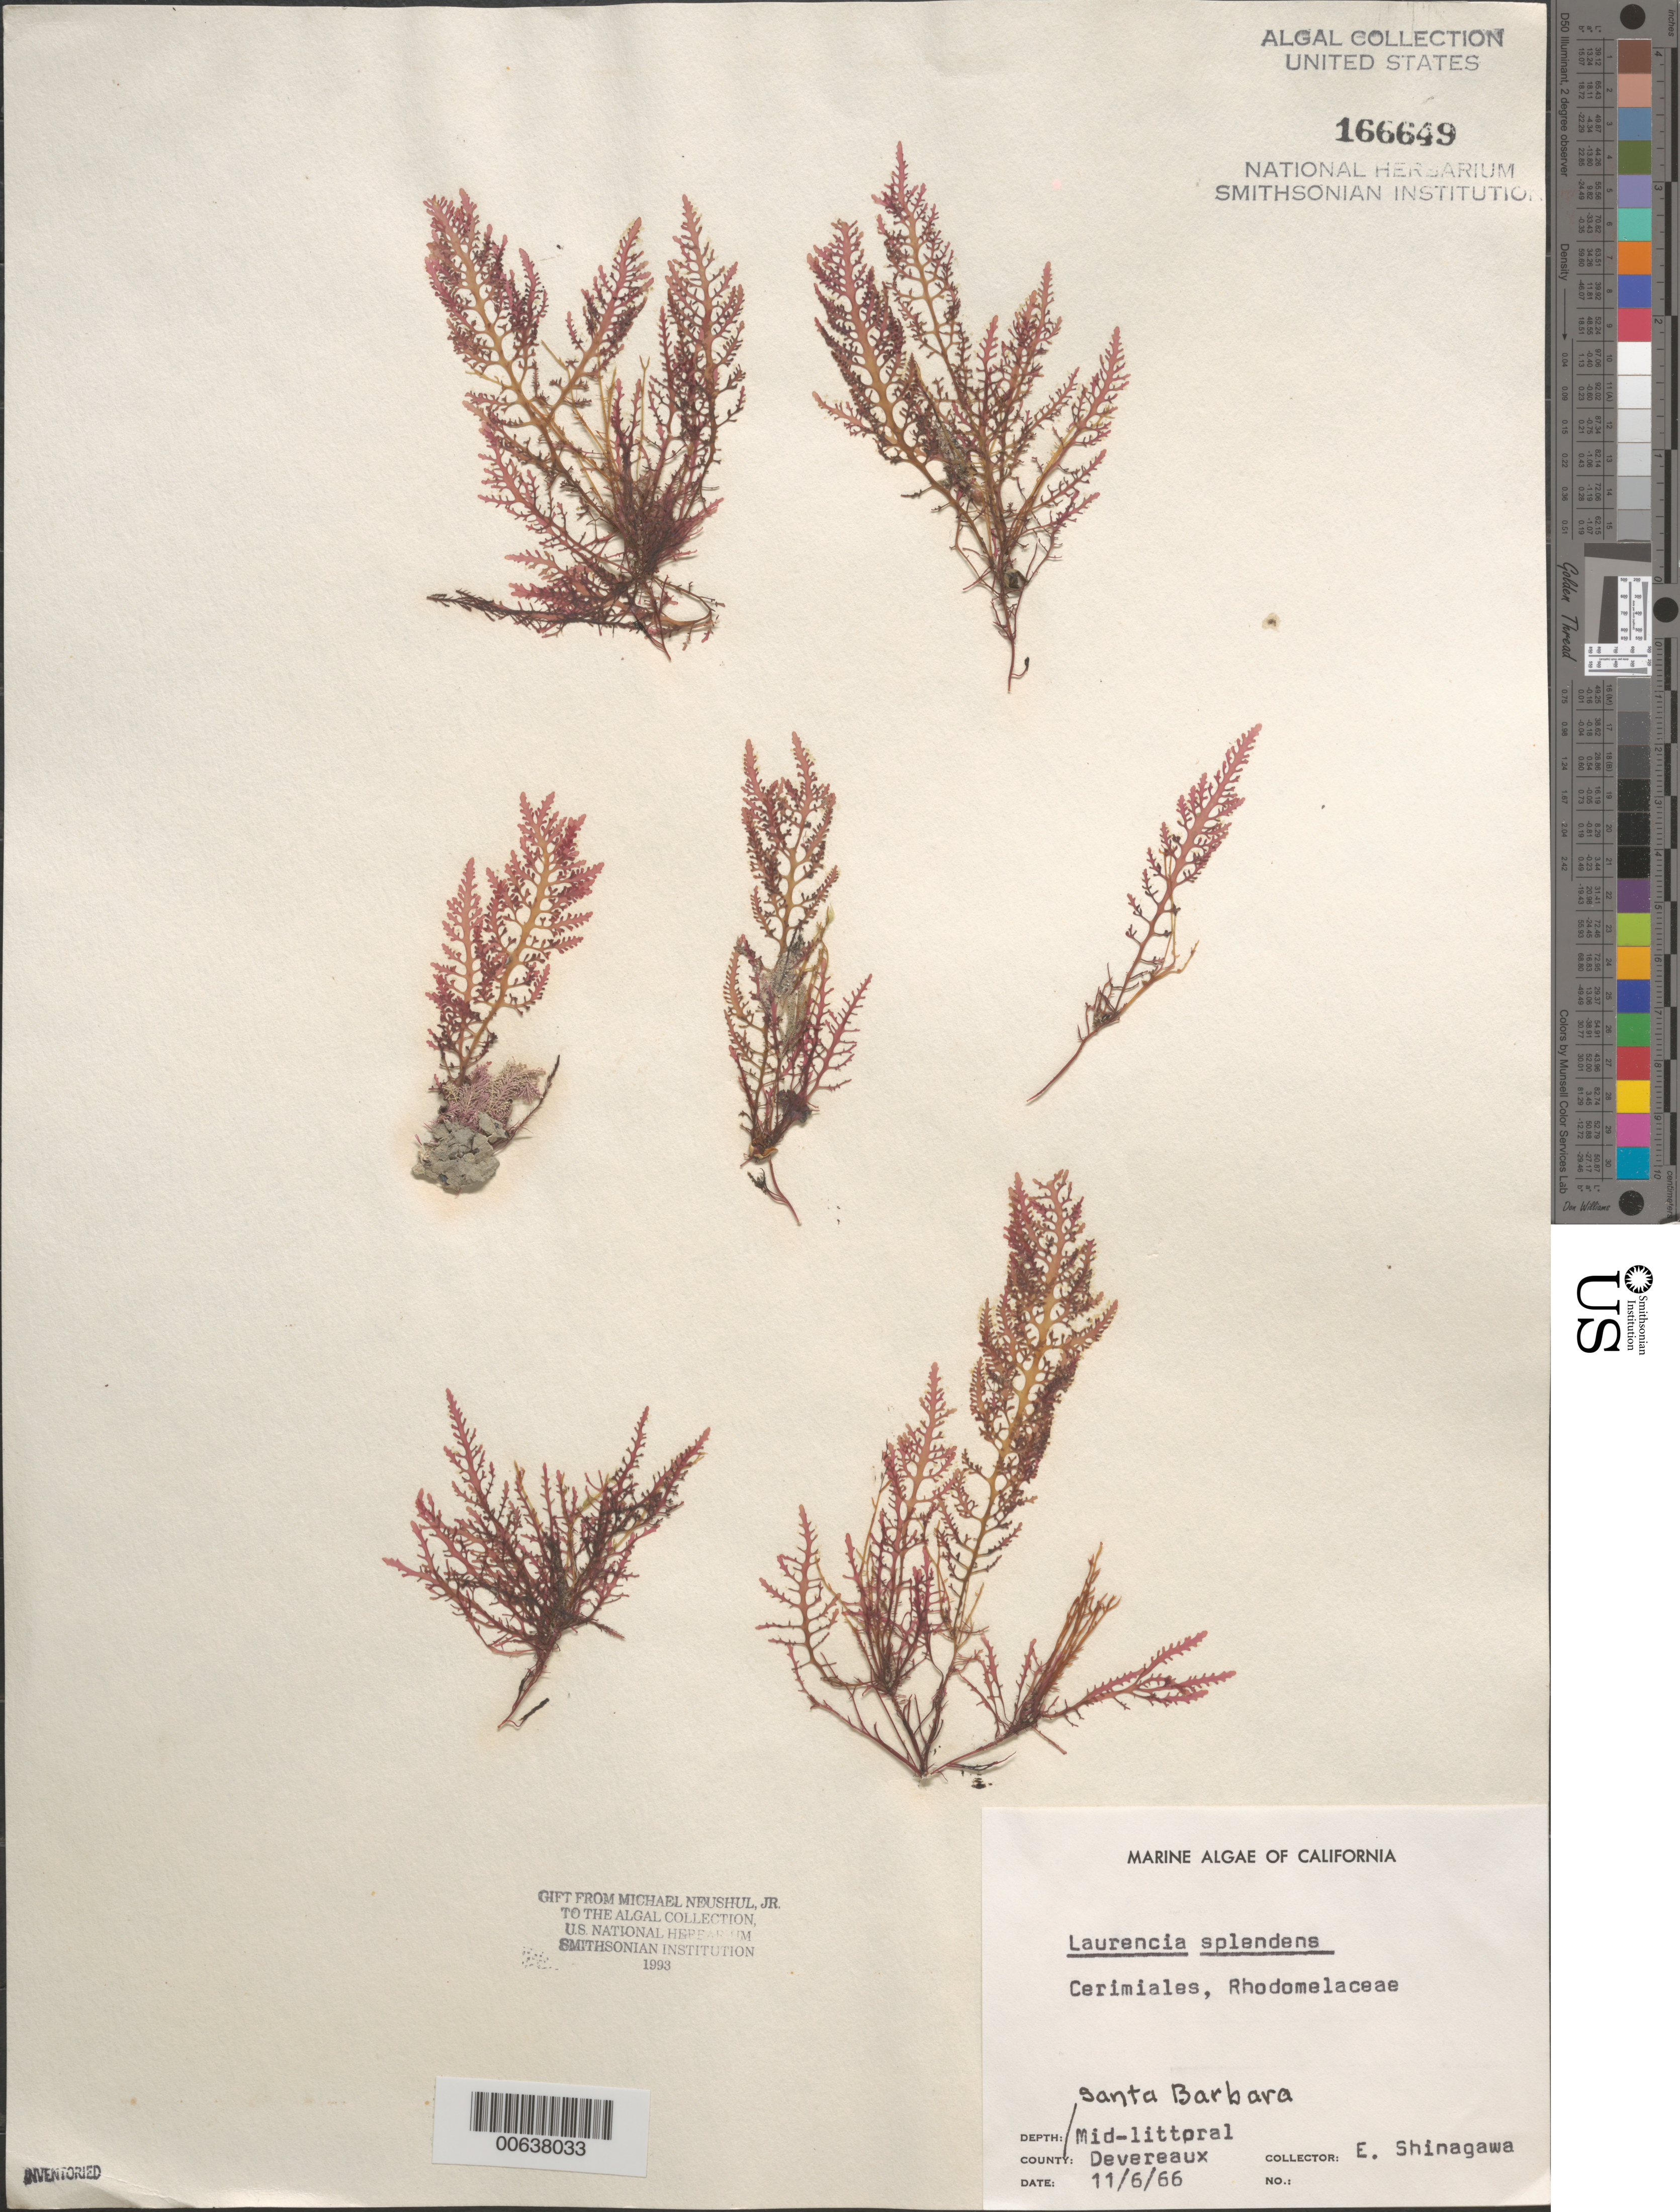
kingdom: Plantae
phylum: Rhodophyta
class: Florideophyceae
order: Ceramiales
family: Rhodomelaceae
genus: Osmundea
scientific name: Osmundea splendens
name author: (Hollenb.) K.W. Nam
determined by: Algae name updating Project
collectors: E. Shinagawa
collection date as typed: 06 Nov 1966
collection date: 1966-11-06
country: United States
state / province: California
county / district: Santa Barbara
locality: Devereaux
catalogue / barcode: US 166649